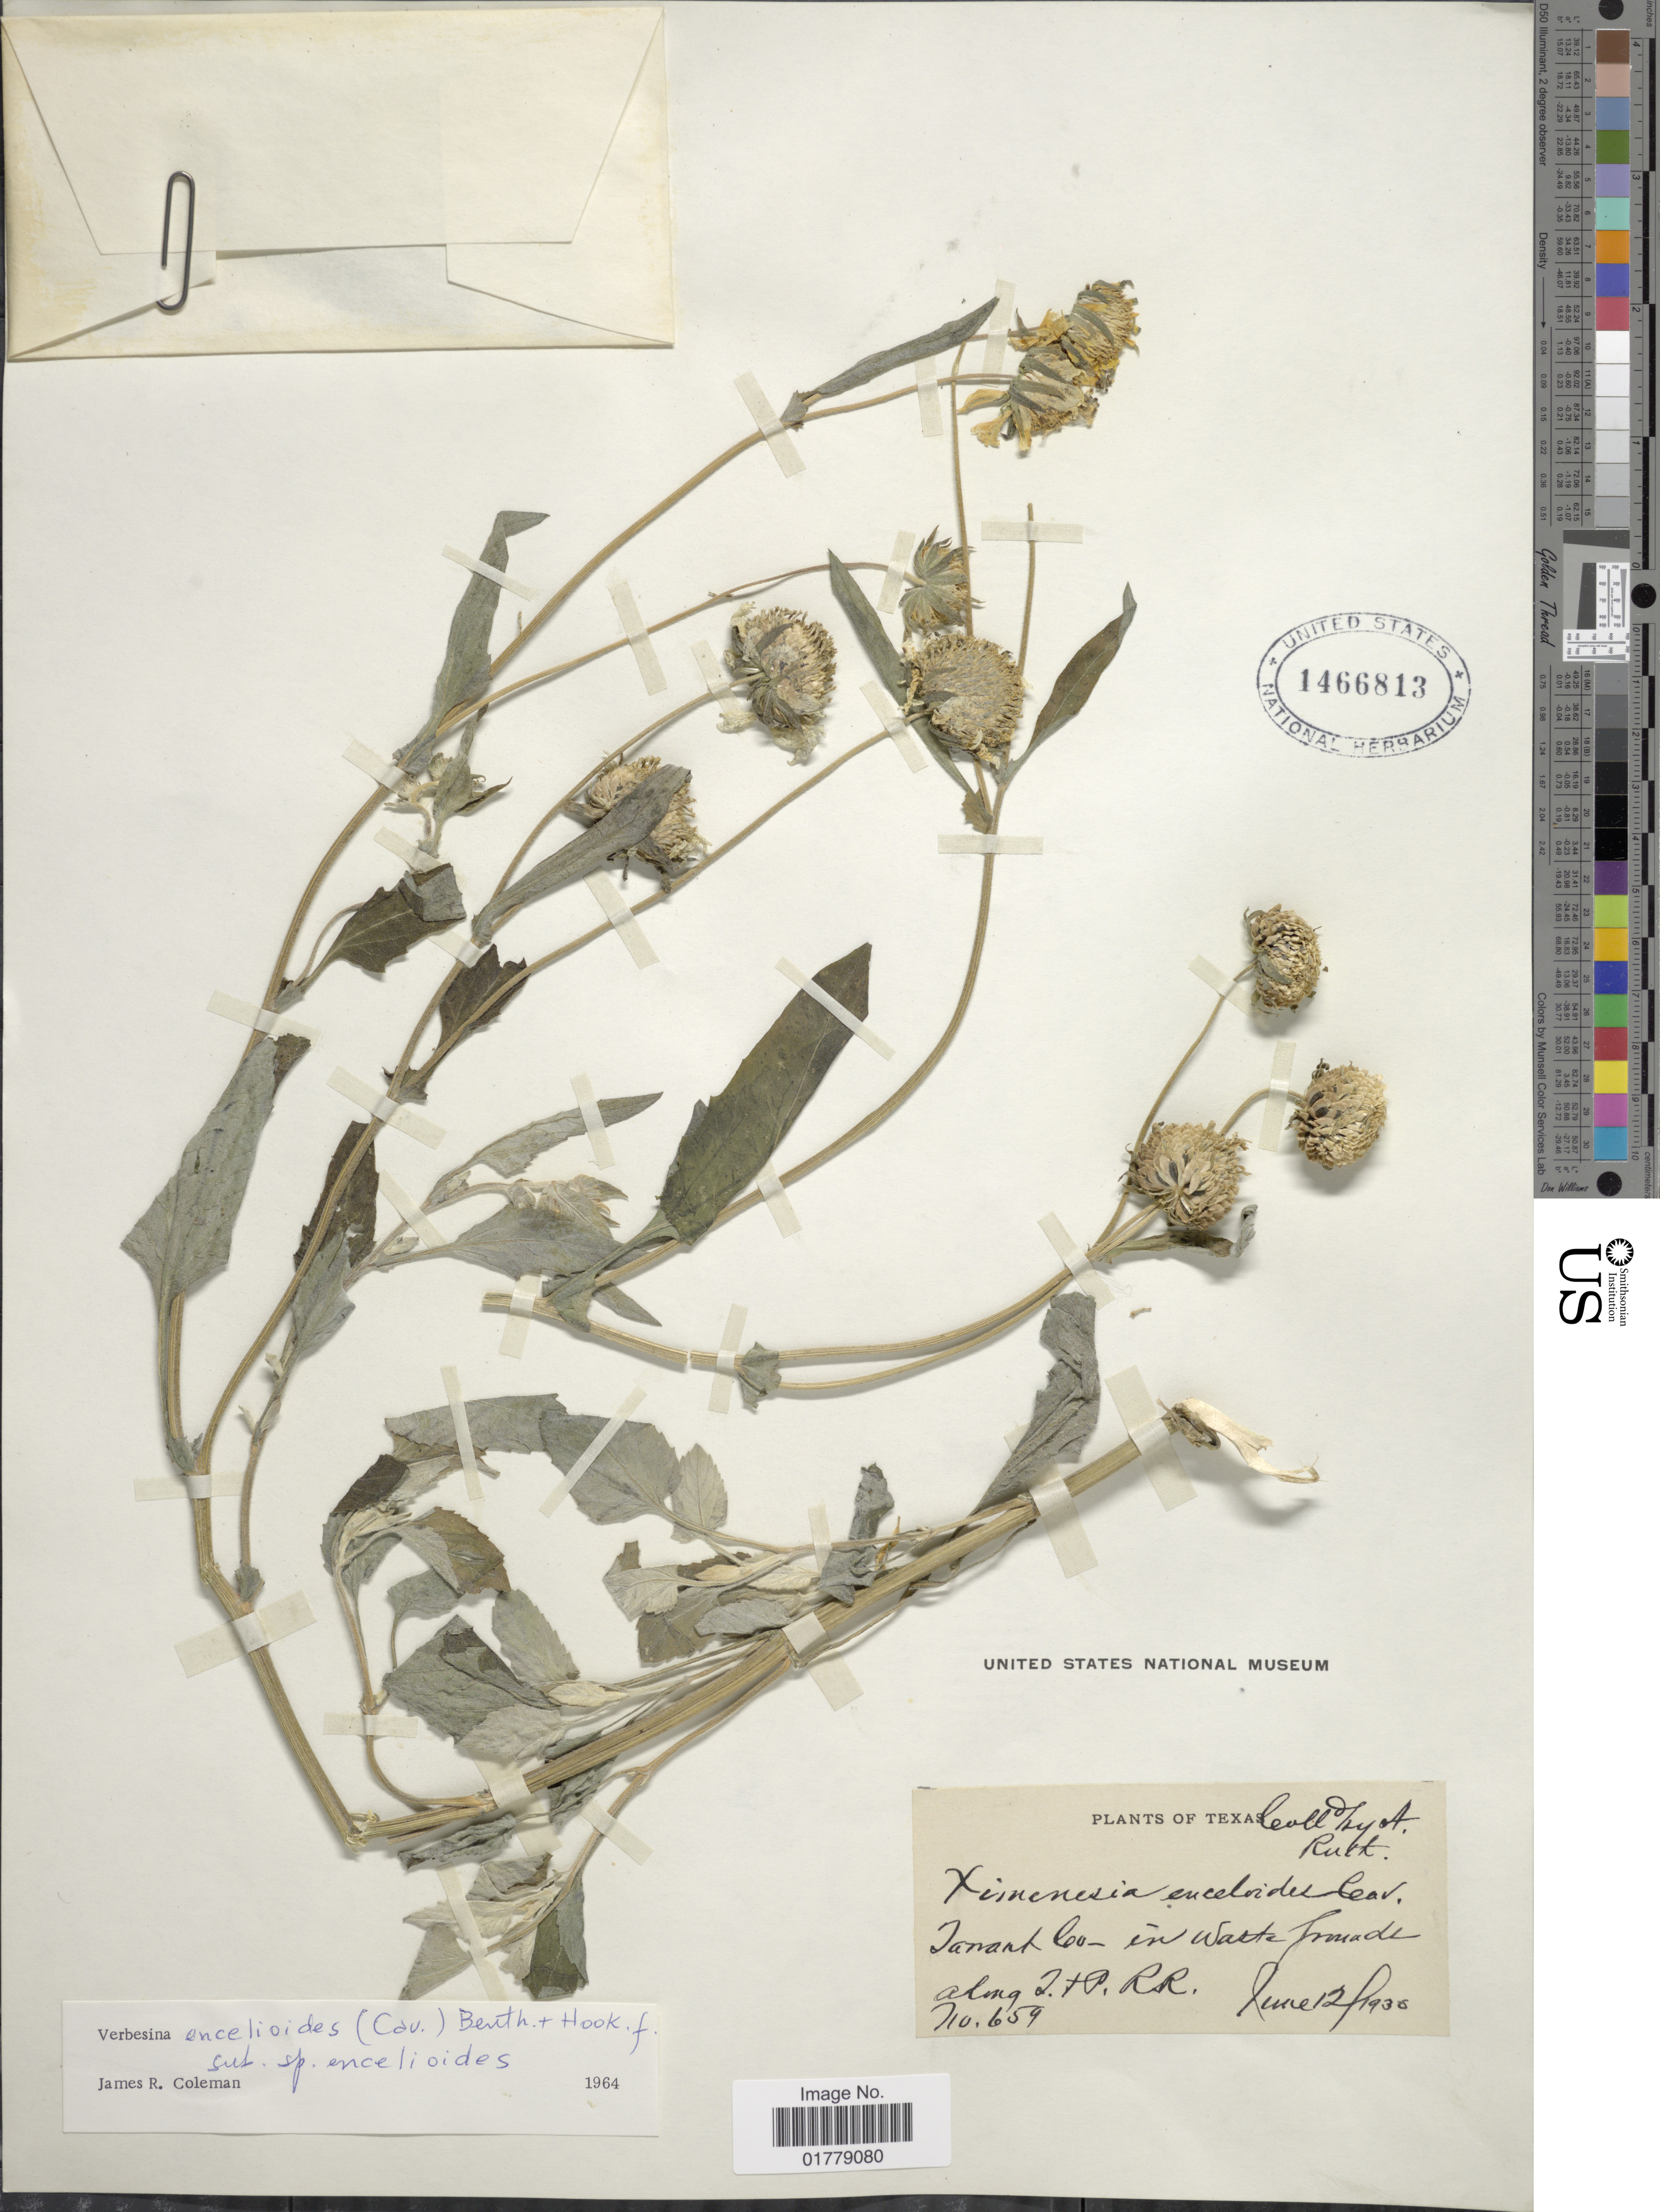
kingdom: Plantae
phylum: Tracheophyta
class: Magnoliopsida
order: Asterales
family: Asteraceae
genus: Verbesina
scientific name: Verbesina encelioides subsp. encelioides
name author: (Cav.) Benth. & Hook.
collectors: A. Ruth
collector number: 659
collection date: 1936-06-12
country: United States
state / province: Texas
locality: Tarrant Co - in Waste grounds along I. + P. RR.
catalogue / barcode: US 1466813